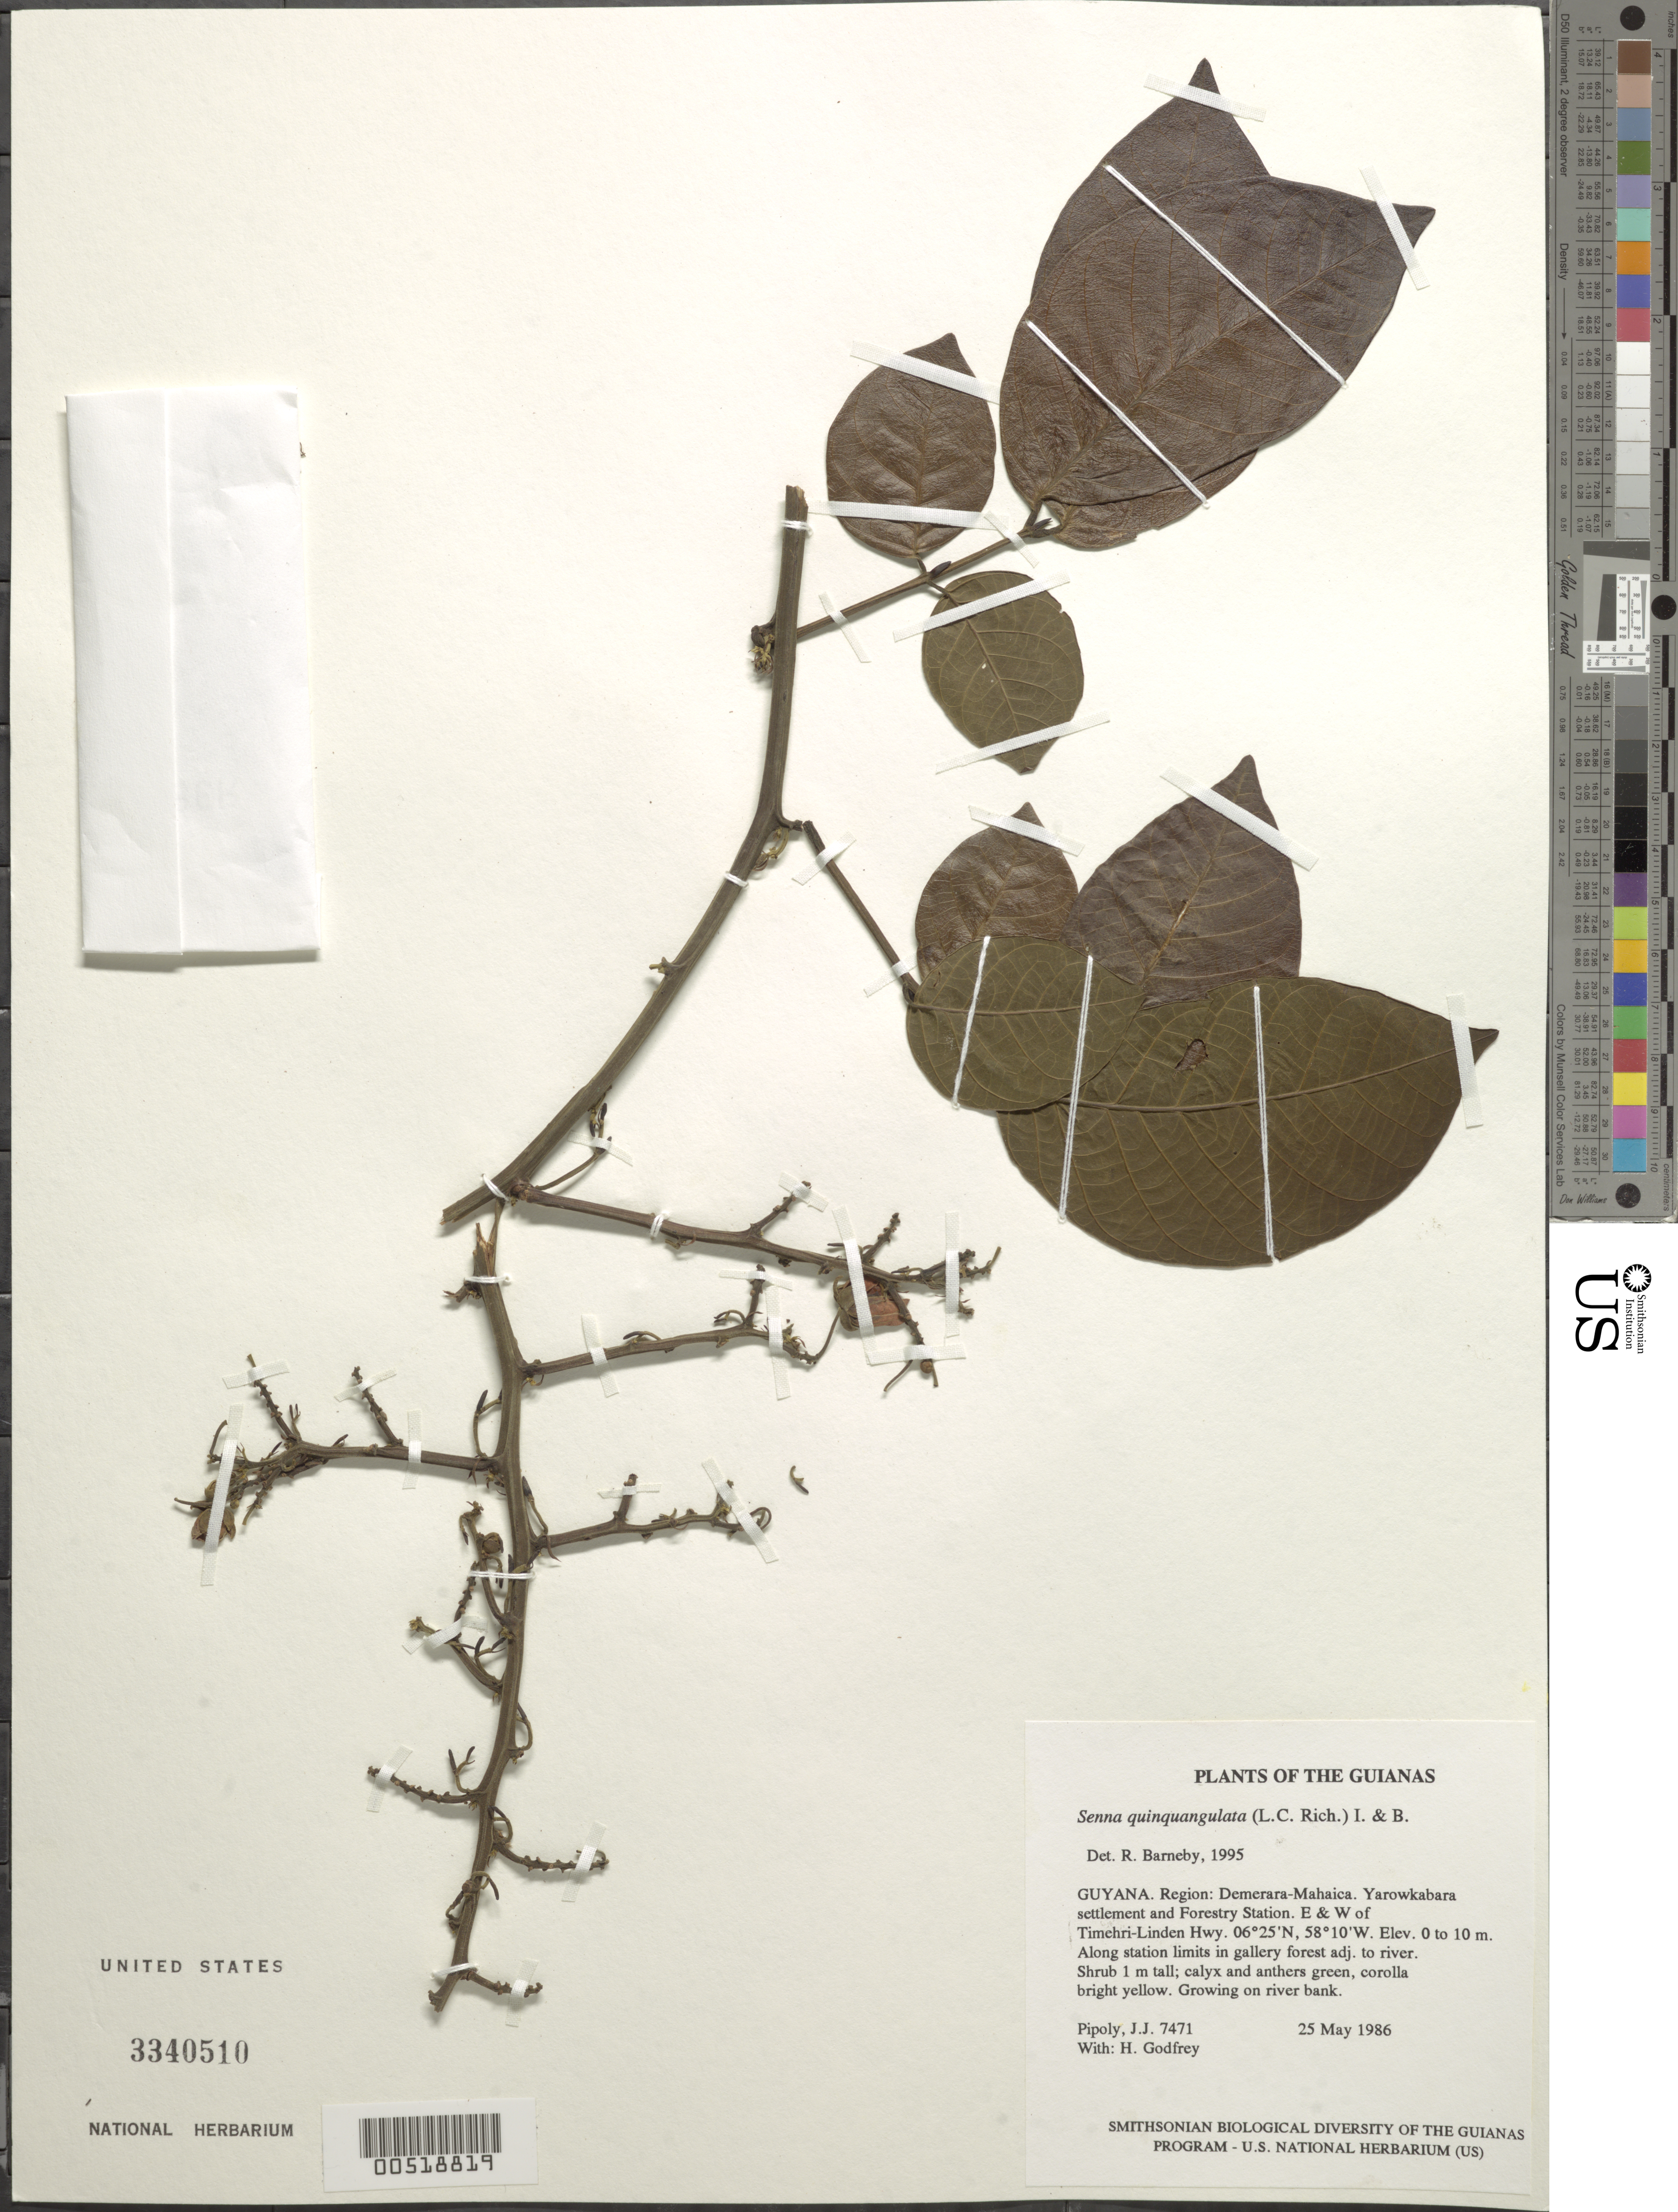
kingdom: Plantae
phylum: Tracheophyta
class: Magnoliopsida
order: Fabales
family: Fabaceae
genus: Senna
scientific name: Senna quinquangulata var. quinquangulata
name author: H.S. Irwin & Barneby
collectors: J. J. Pipoly & H. Godfrey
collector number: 7471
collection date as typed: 25 May 1986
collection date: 1986-05-25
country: Guyana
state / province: Demerara-Mahaica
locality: Yarowkabra settlement and Forestry Station. E & W of Timehri-Linden Hwy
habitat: Along station limits in gallery forest adj. to river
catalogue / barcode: US 3340510